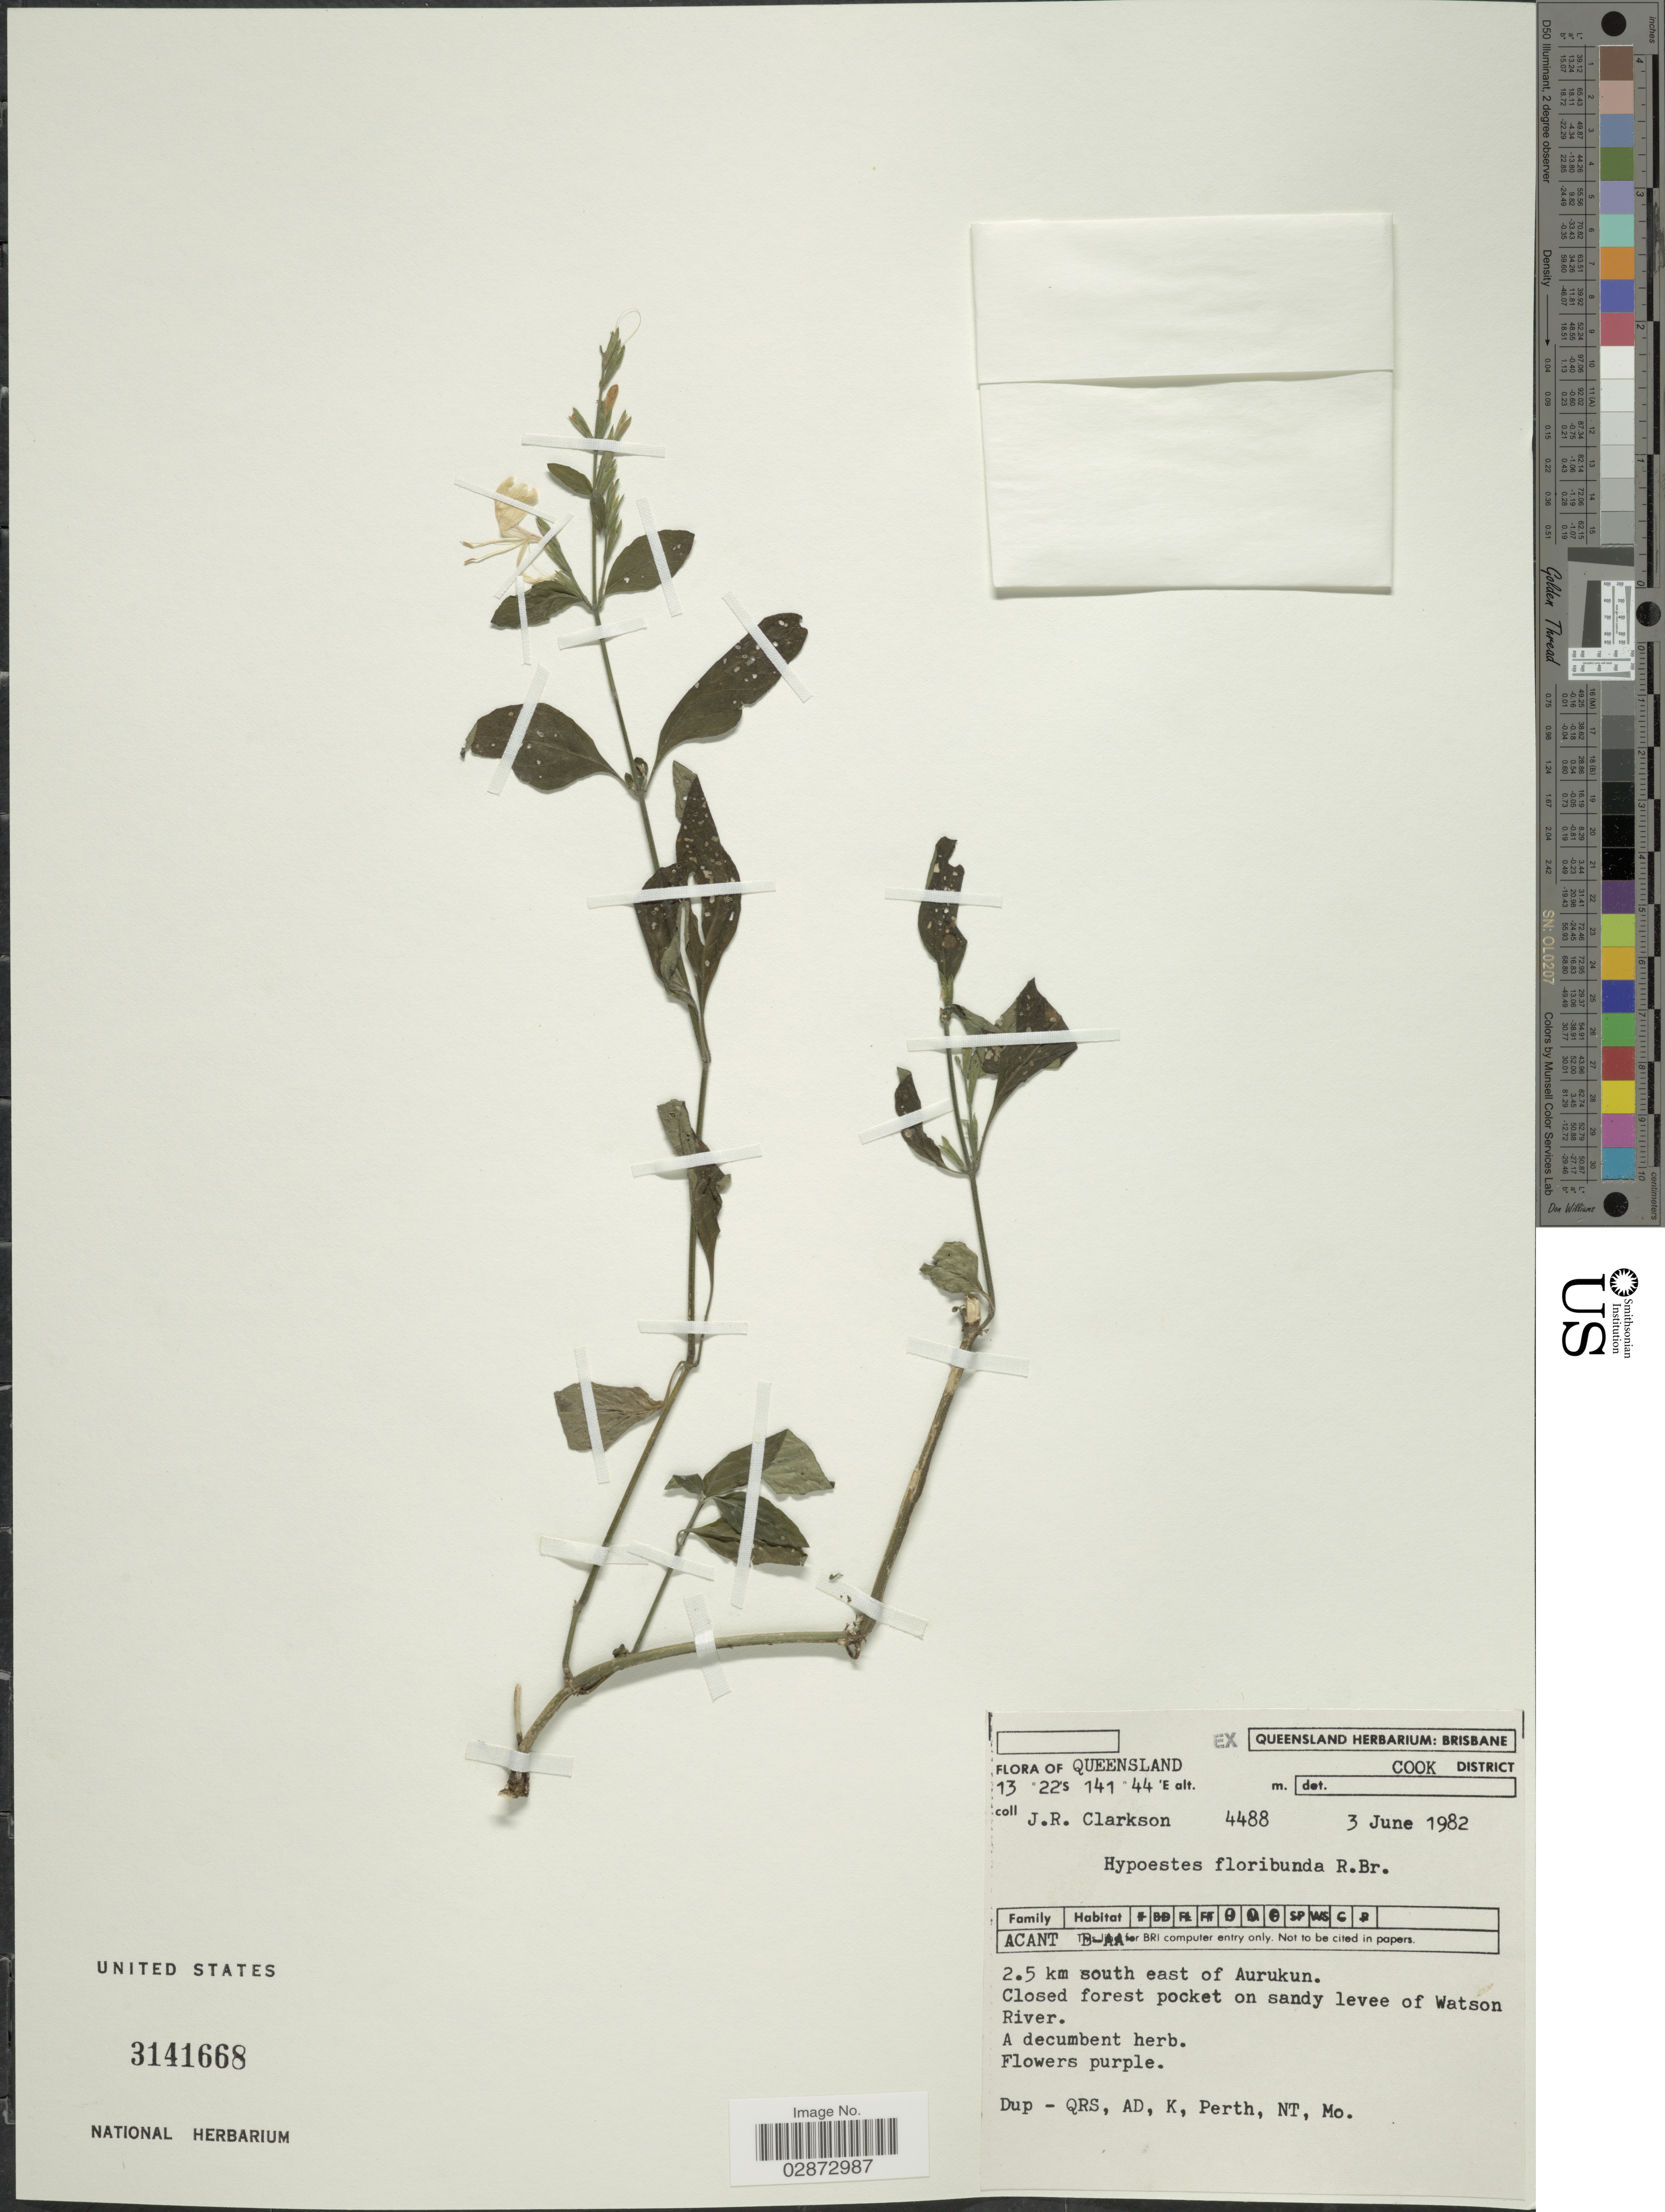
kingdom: Plantae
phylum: Tracheophyta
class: Magnoliopsida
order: Lamiales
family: Acanthaceae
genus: Hypoestes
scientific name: Hypoestes floribunda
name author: R. Br.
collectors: J. Clarkson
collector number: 4488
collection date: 1982-06-03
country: Australia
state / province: Queensland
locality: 2.5 km south east of Aurukun. Closed forest pocket on sandy levee of Watson River. Cook District.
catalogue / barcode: US 3141668